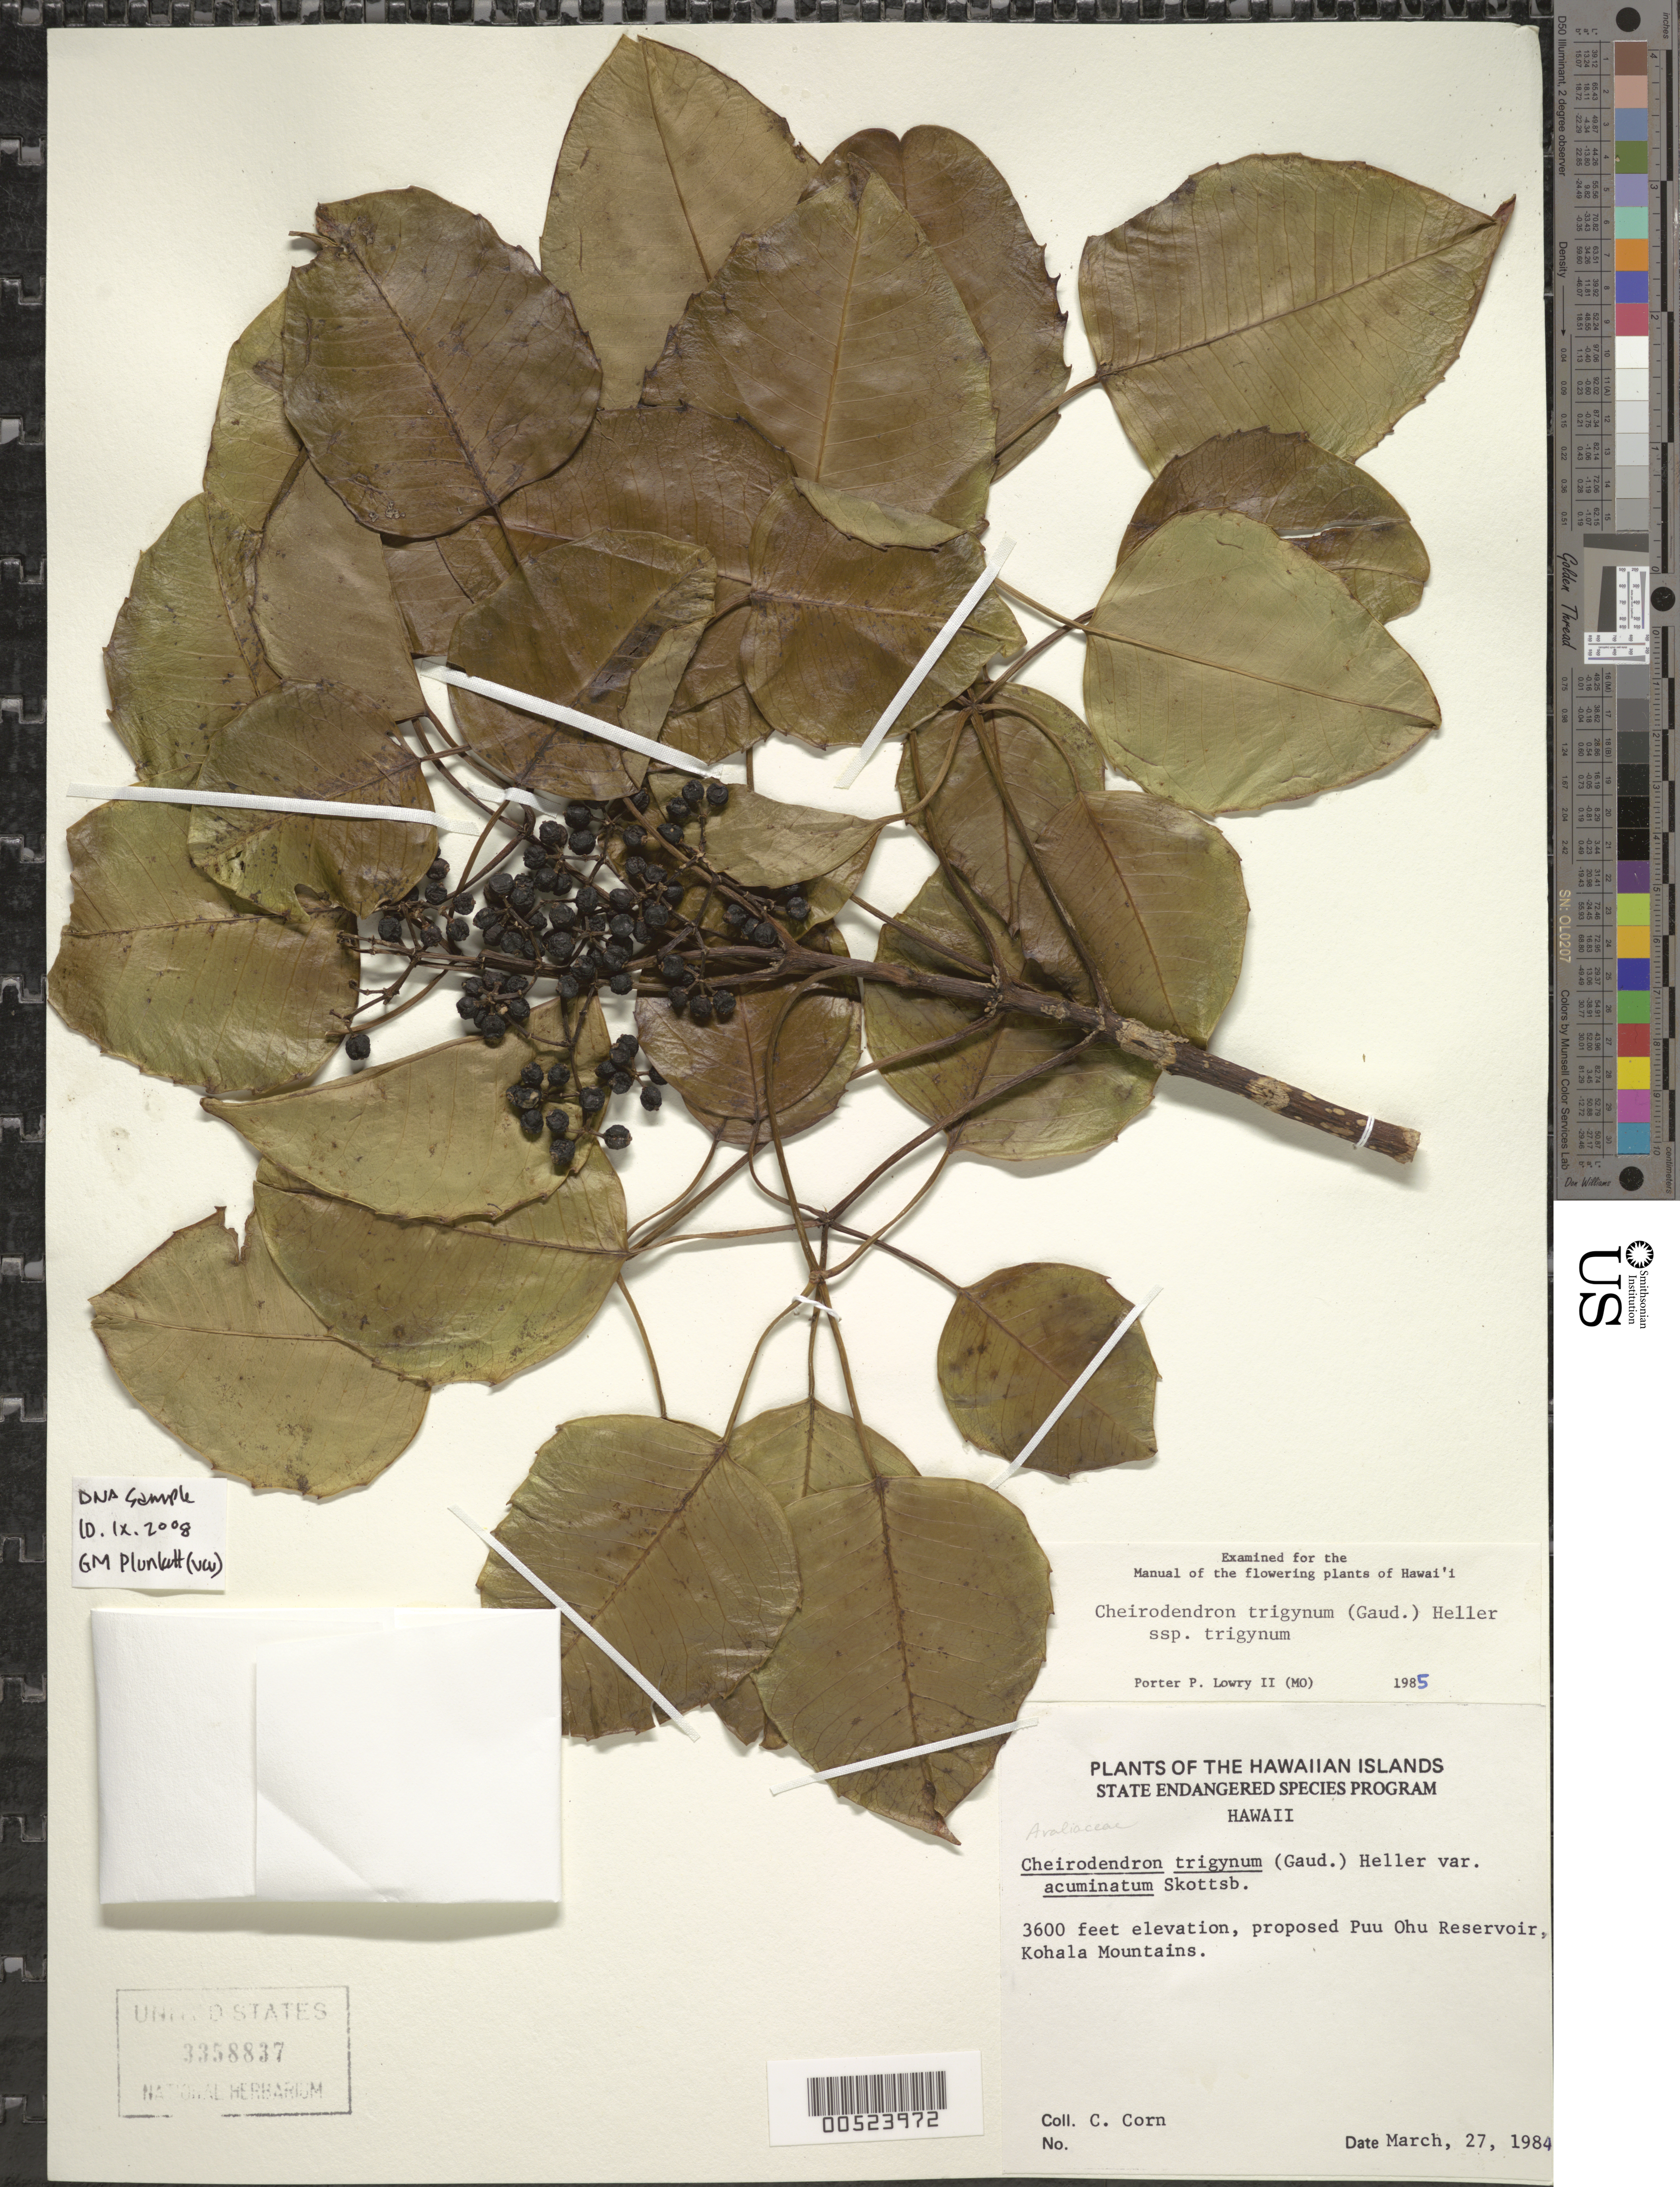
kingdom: Plantae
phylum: Tracheophyta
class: Magnoliopsida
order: Apiales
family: Araliaceae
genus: Cheirodendron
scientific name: Cheirodendron trigynum subsp. trigynum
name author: (Gaudich.) A. Heller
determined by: Lowry, P. P., (MO), Missouri Botanical Garden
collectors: C. Corn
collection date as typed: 27 Mar 1984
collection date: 1984-03-27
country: United States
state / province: Hawaii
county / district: Hawaii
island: Hawaii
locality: Proposed Puu Ohu Reservoir, Kohala Mts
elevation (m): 1097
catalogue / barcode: US 3358837